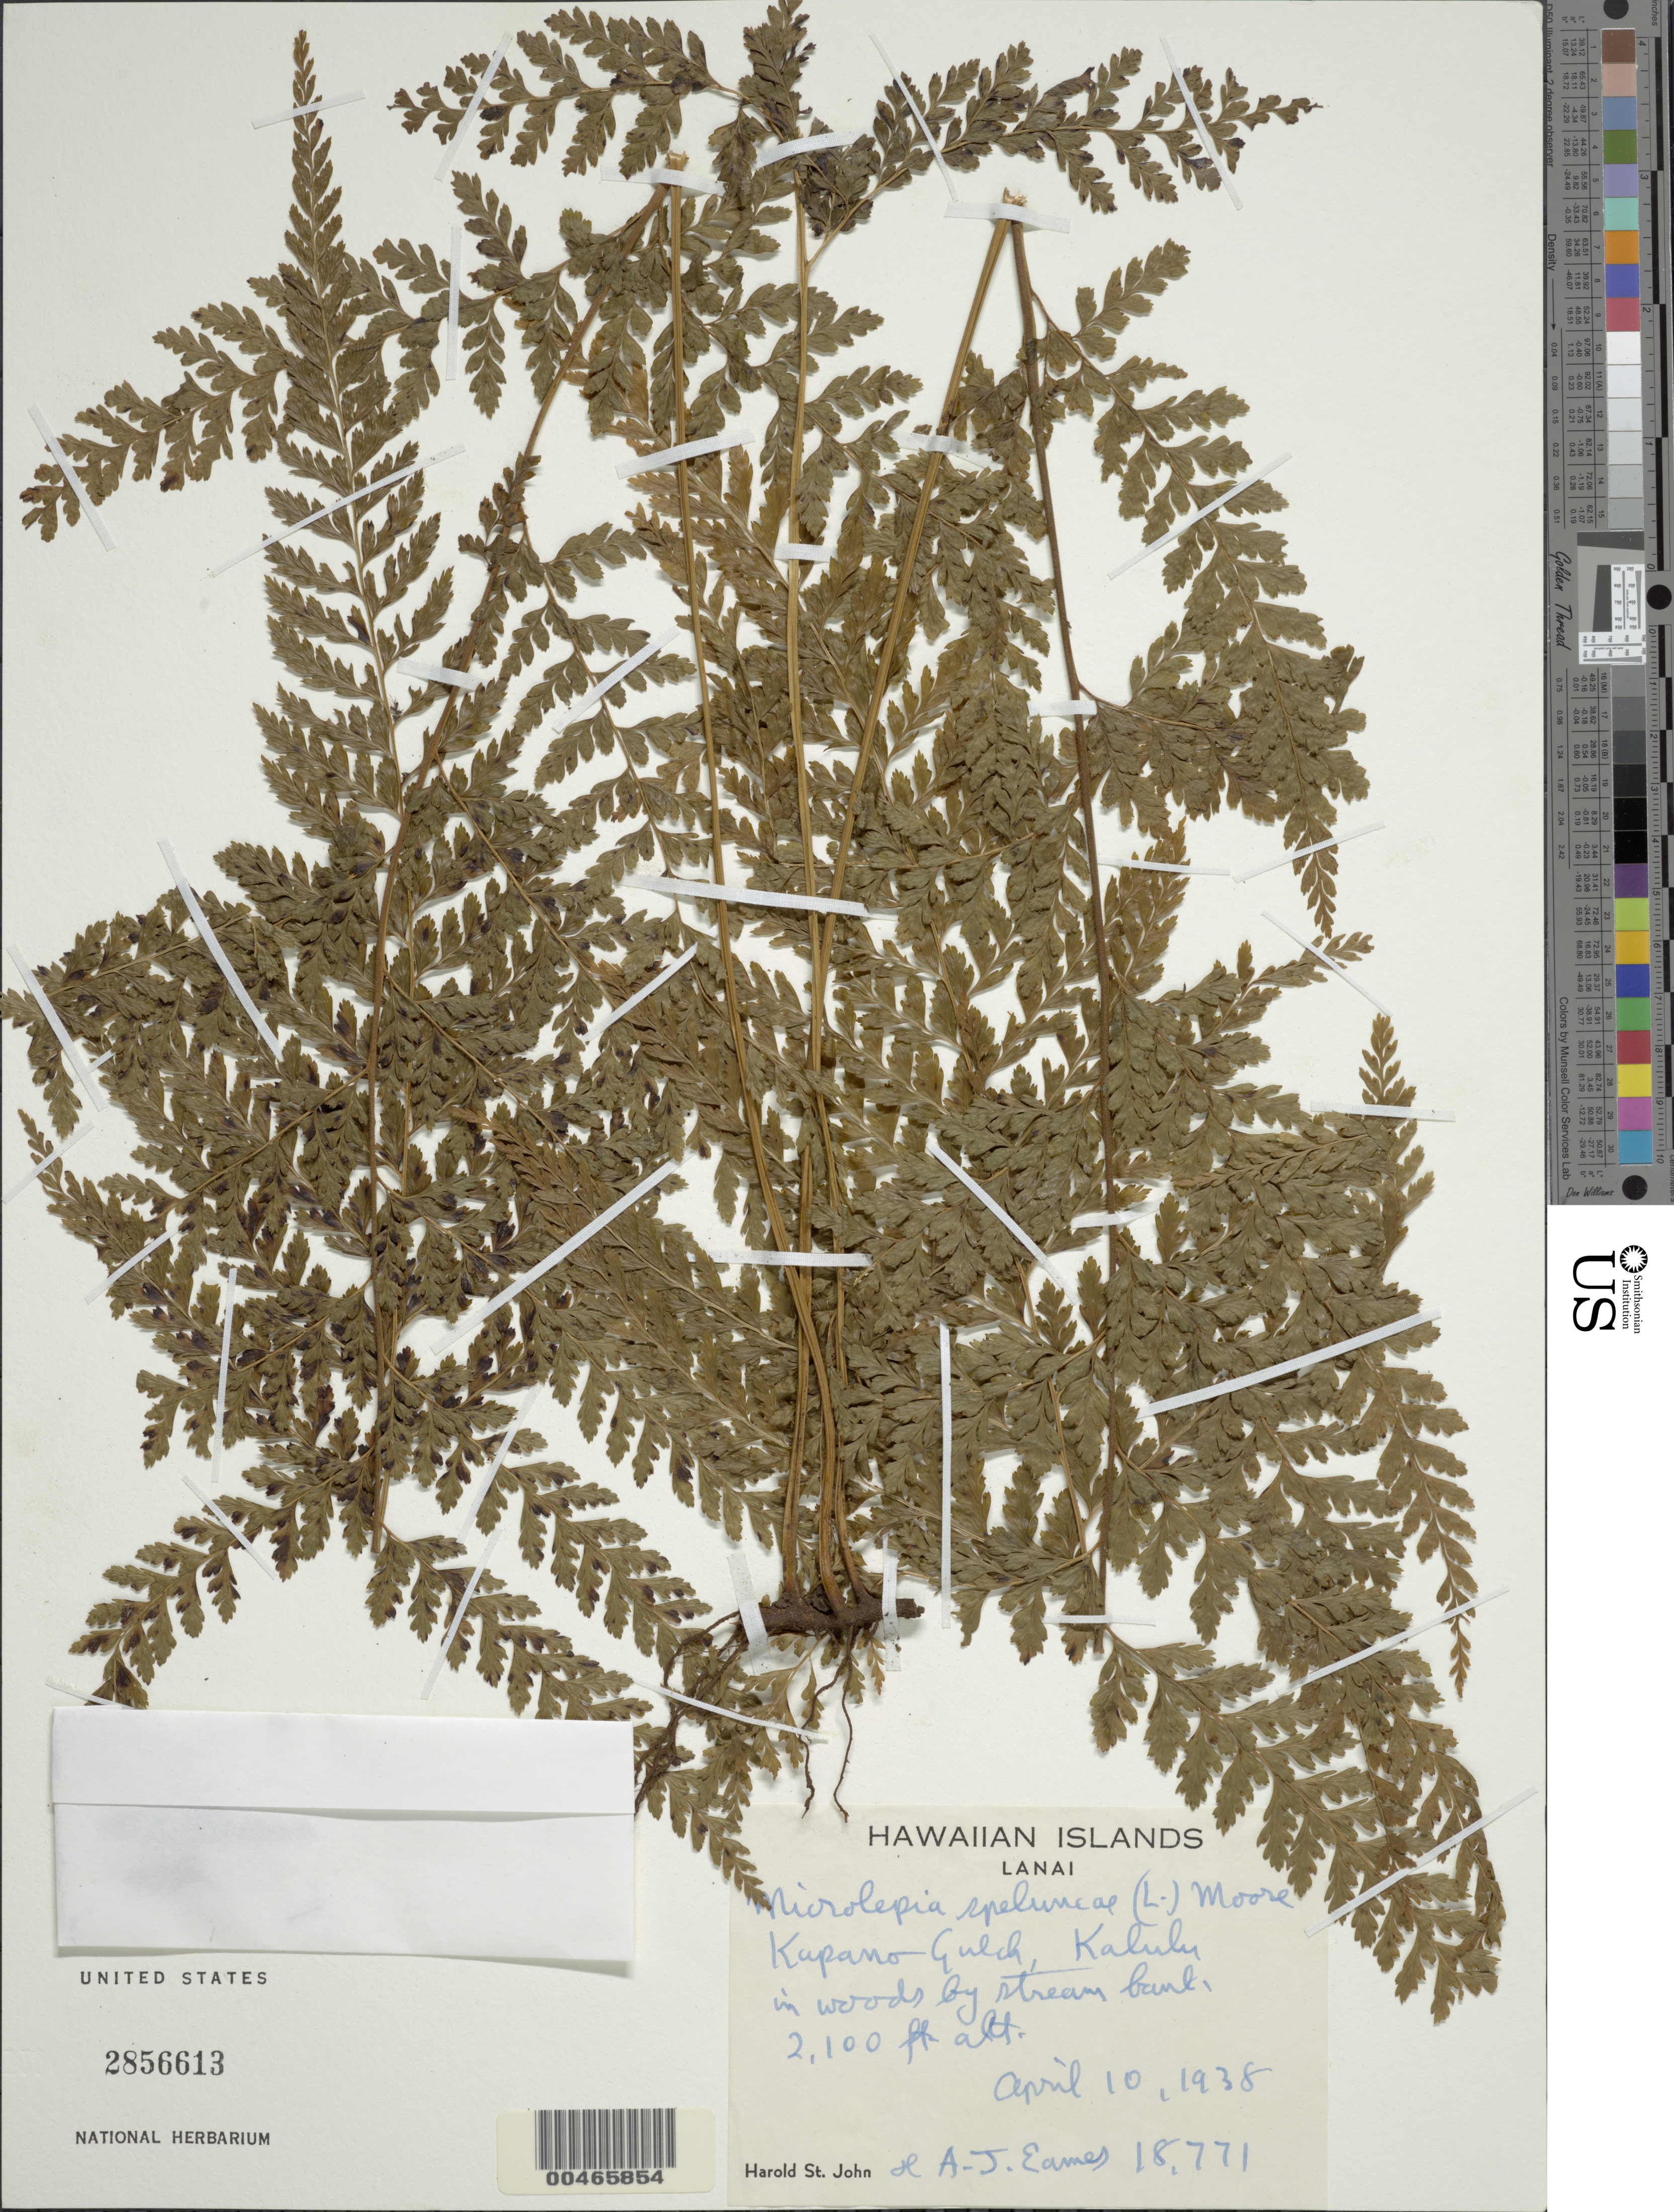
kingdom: Plantae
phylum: Tracheophyta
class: Polypodiopsida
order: Polypodiales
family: Dennstaedtiaceae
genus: Microlepia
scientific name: Microlepia speluncae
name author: (L.) T. Moore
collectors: H. St. John & A. J. Eames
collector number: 18771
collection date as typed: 10 Apr 1938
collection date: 1938-04-10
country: United States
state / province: Hawaii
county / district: Kauai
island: Kaua'i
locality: Kapano Gulch, Kalulu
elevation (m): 640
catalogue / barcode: US 2856613